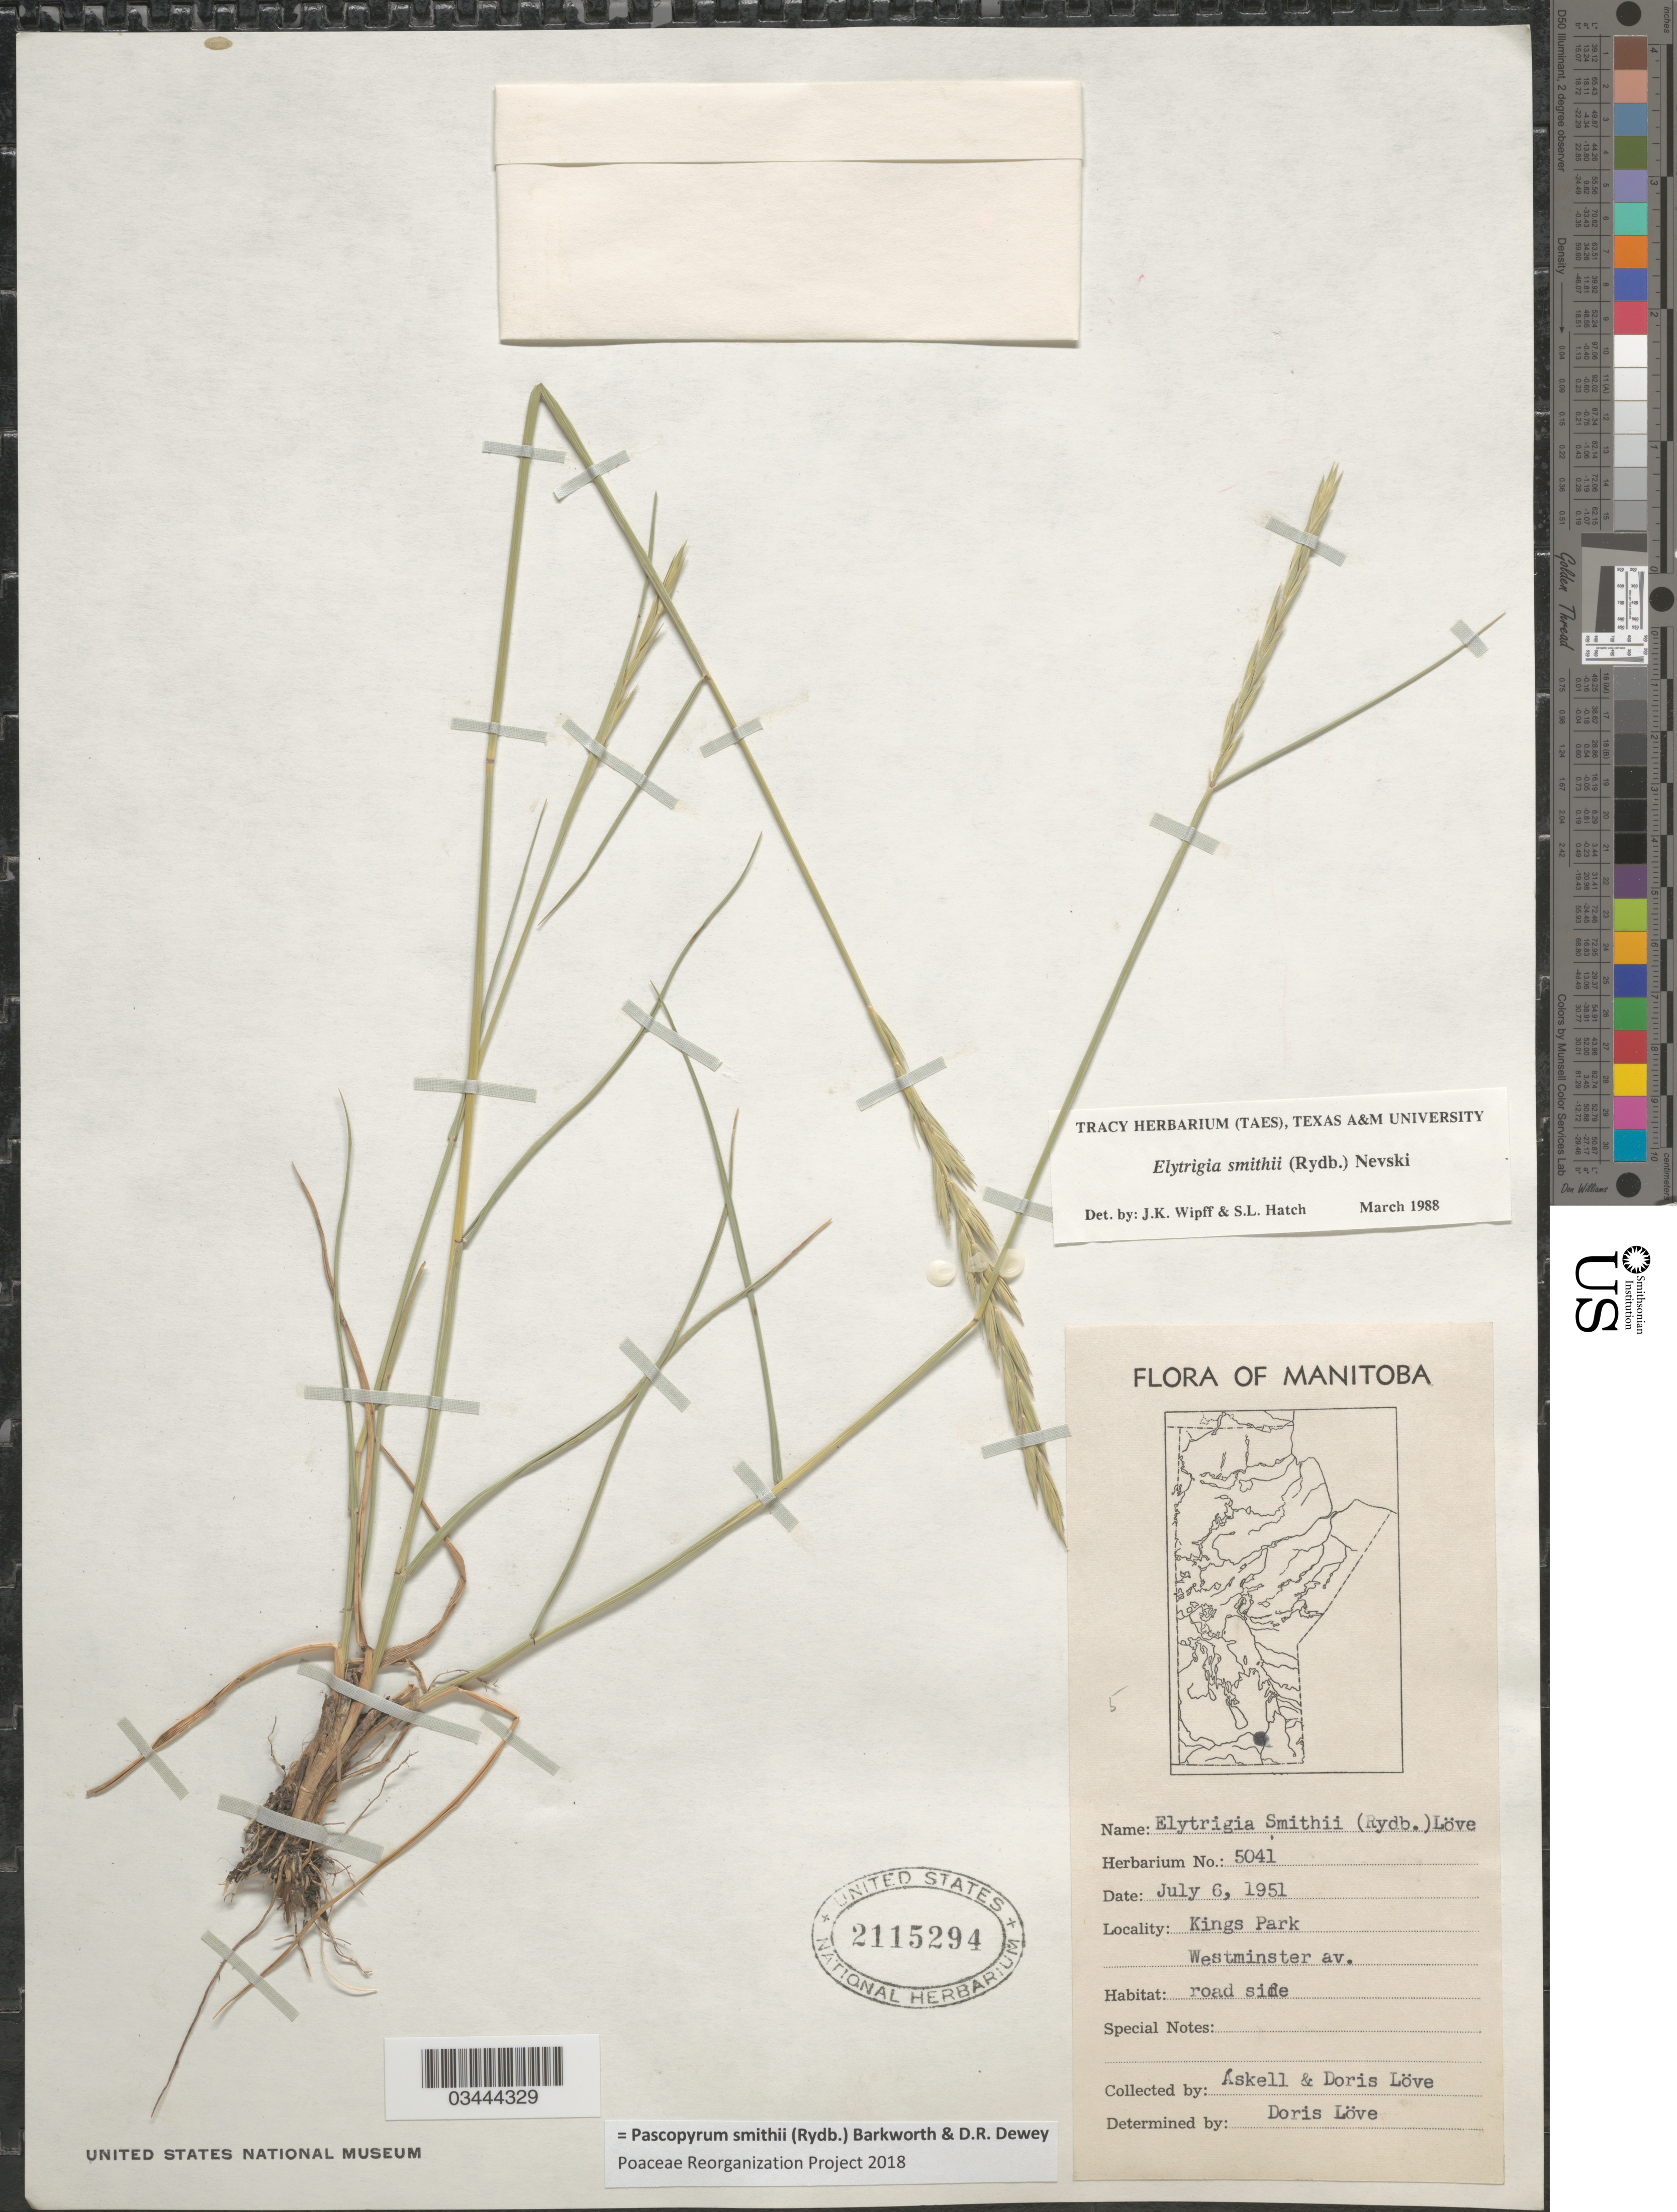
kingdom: Plantae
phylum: Tracheophyta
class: Liliopsida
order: Poales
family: Poaceae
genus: Pascopyrum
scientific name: Pascopyrum smithii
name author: (Rydb.) Barkworth & Dewey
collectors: Á. Löve & D. Löve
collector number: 5041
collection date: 1951-07-06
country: Canada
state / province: Manitoba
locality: Kings Park. Westminster av.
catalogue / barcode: US 2115294